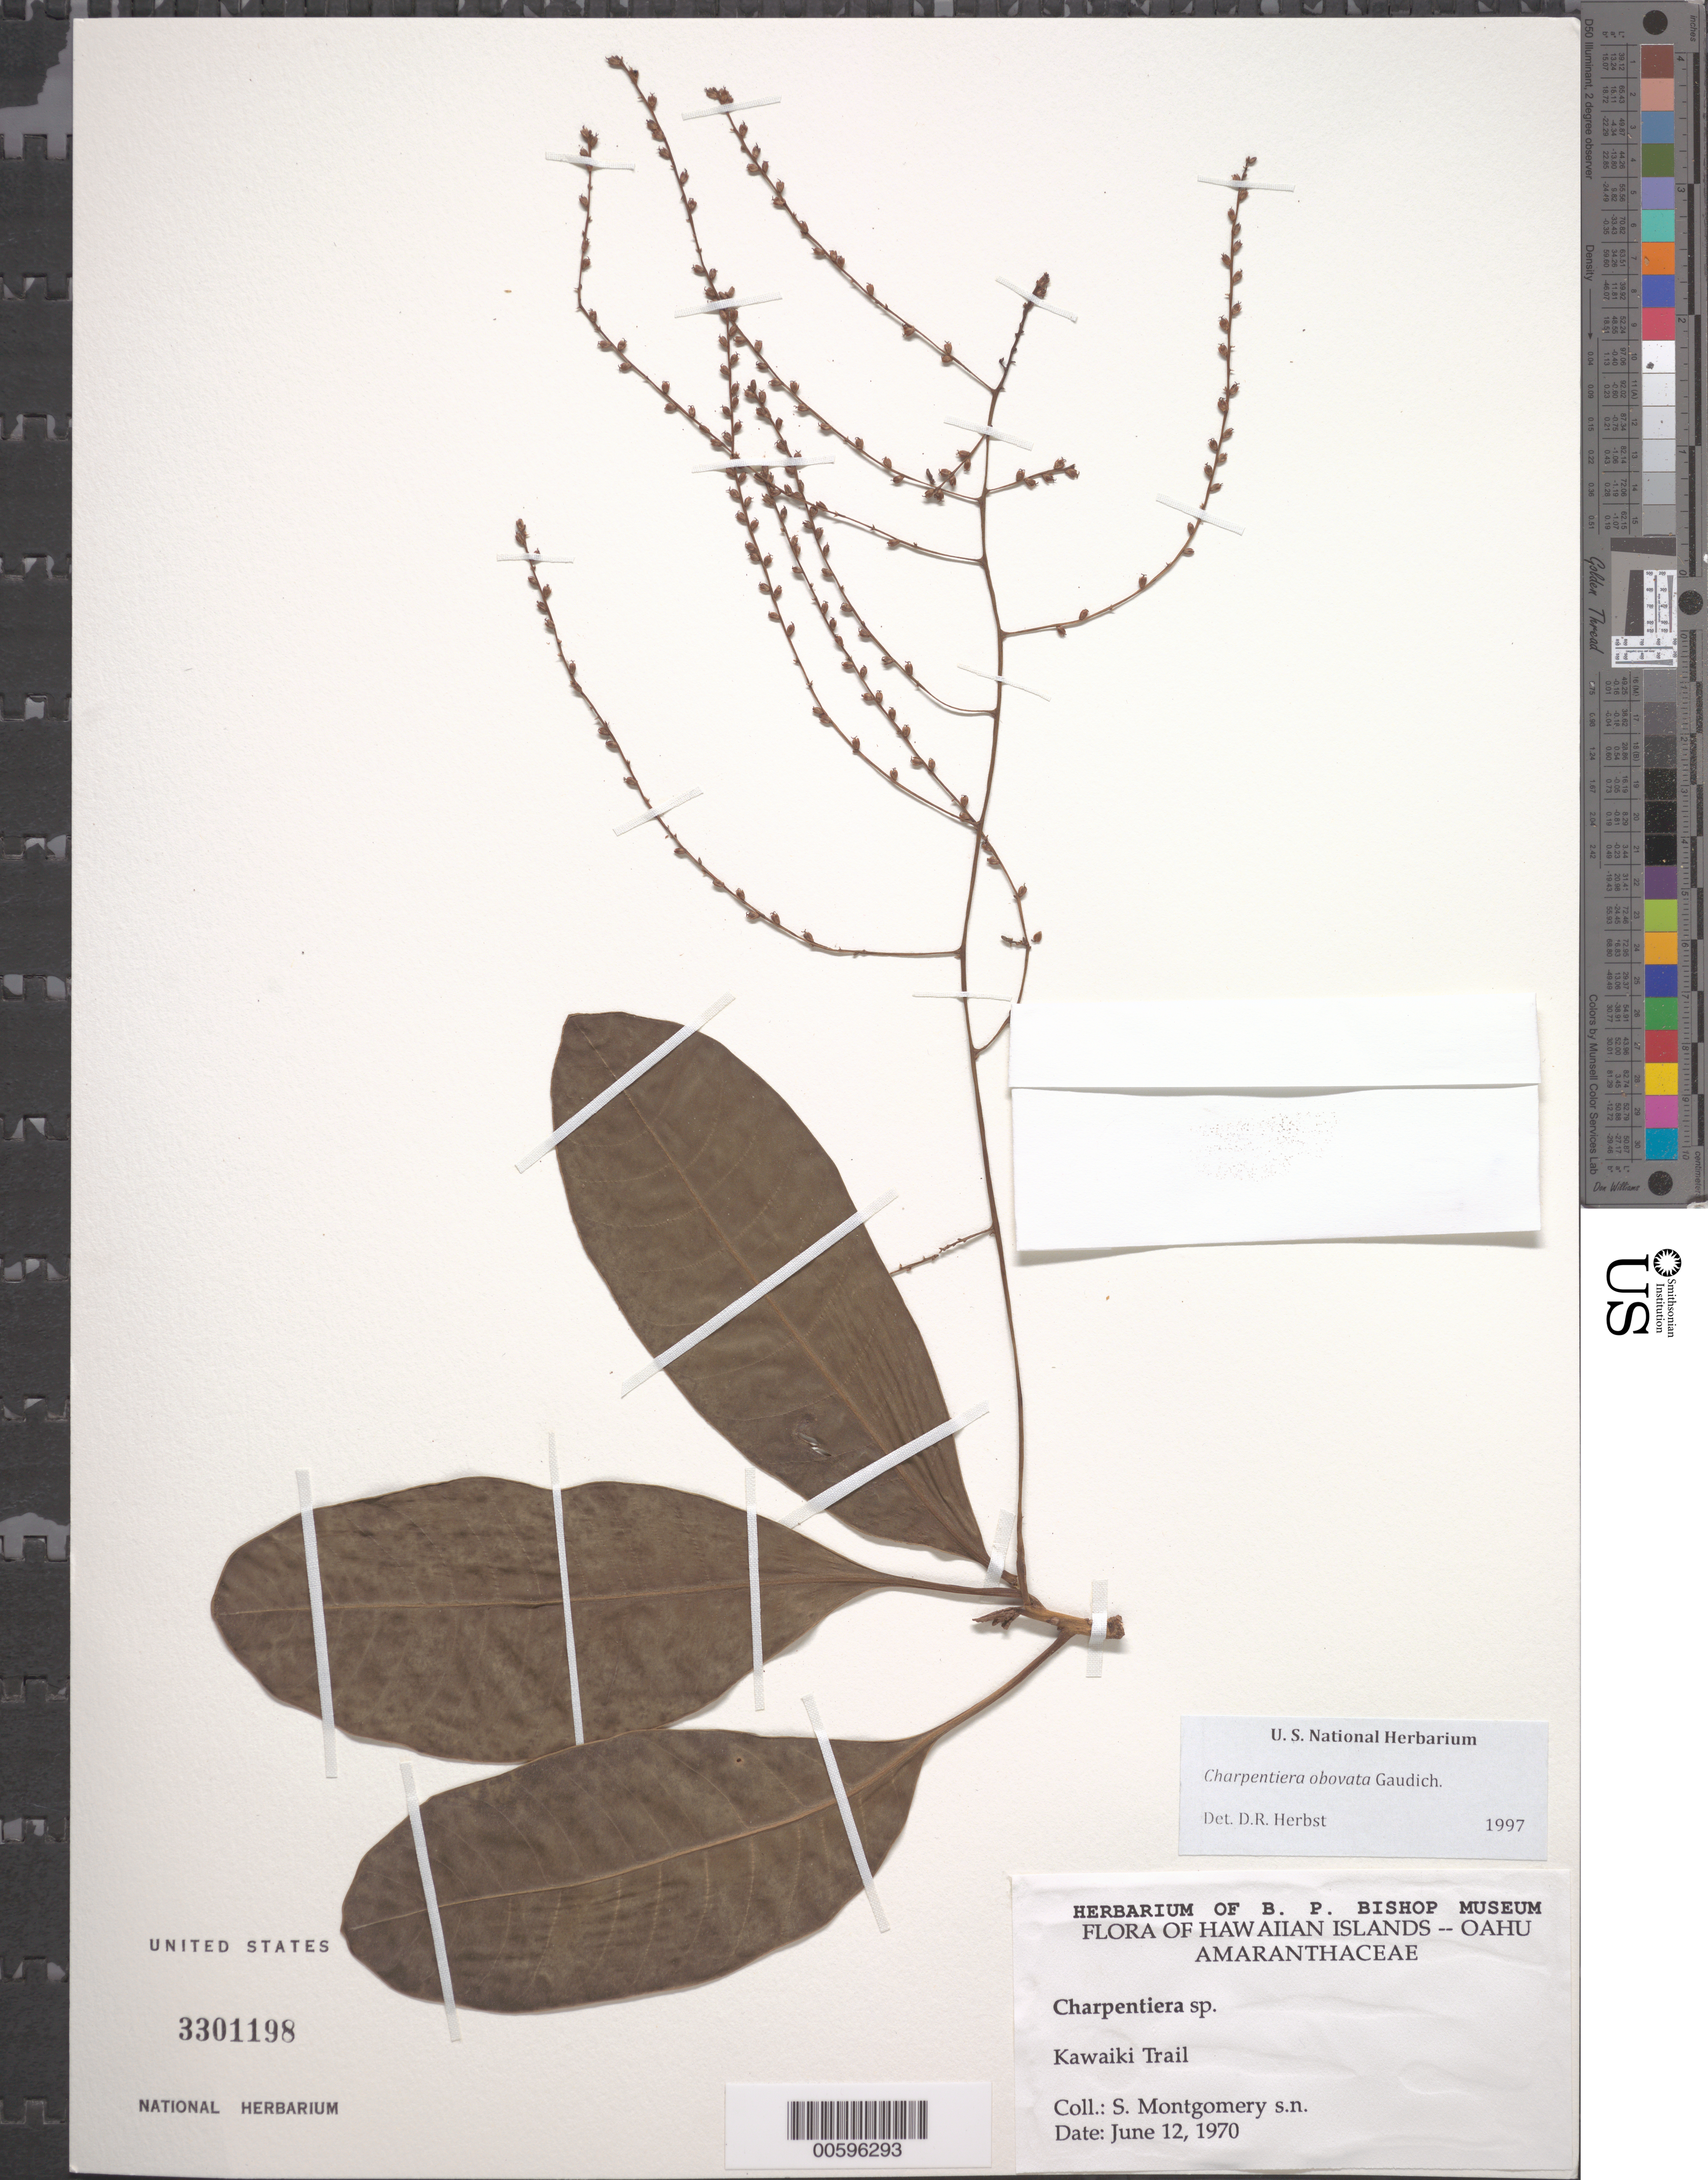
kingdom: Plantae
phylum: Tracheophyta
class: Magnoliopsida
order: Caryophyllales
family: Amaranthaceae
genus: Charpentiera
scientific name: Charpentiera obovata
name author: Gaudich.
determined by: Herbst, D. R.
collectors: S. Montgomery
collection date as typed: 12 Jun 1970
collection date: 1970-06-12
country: United States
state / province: Hawaii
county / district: Honolulu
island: Oahu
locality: Kawaiki Trail.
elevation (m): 0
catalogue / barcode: US 3301198